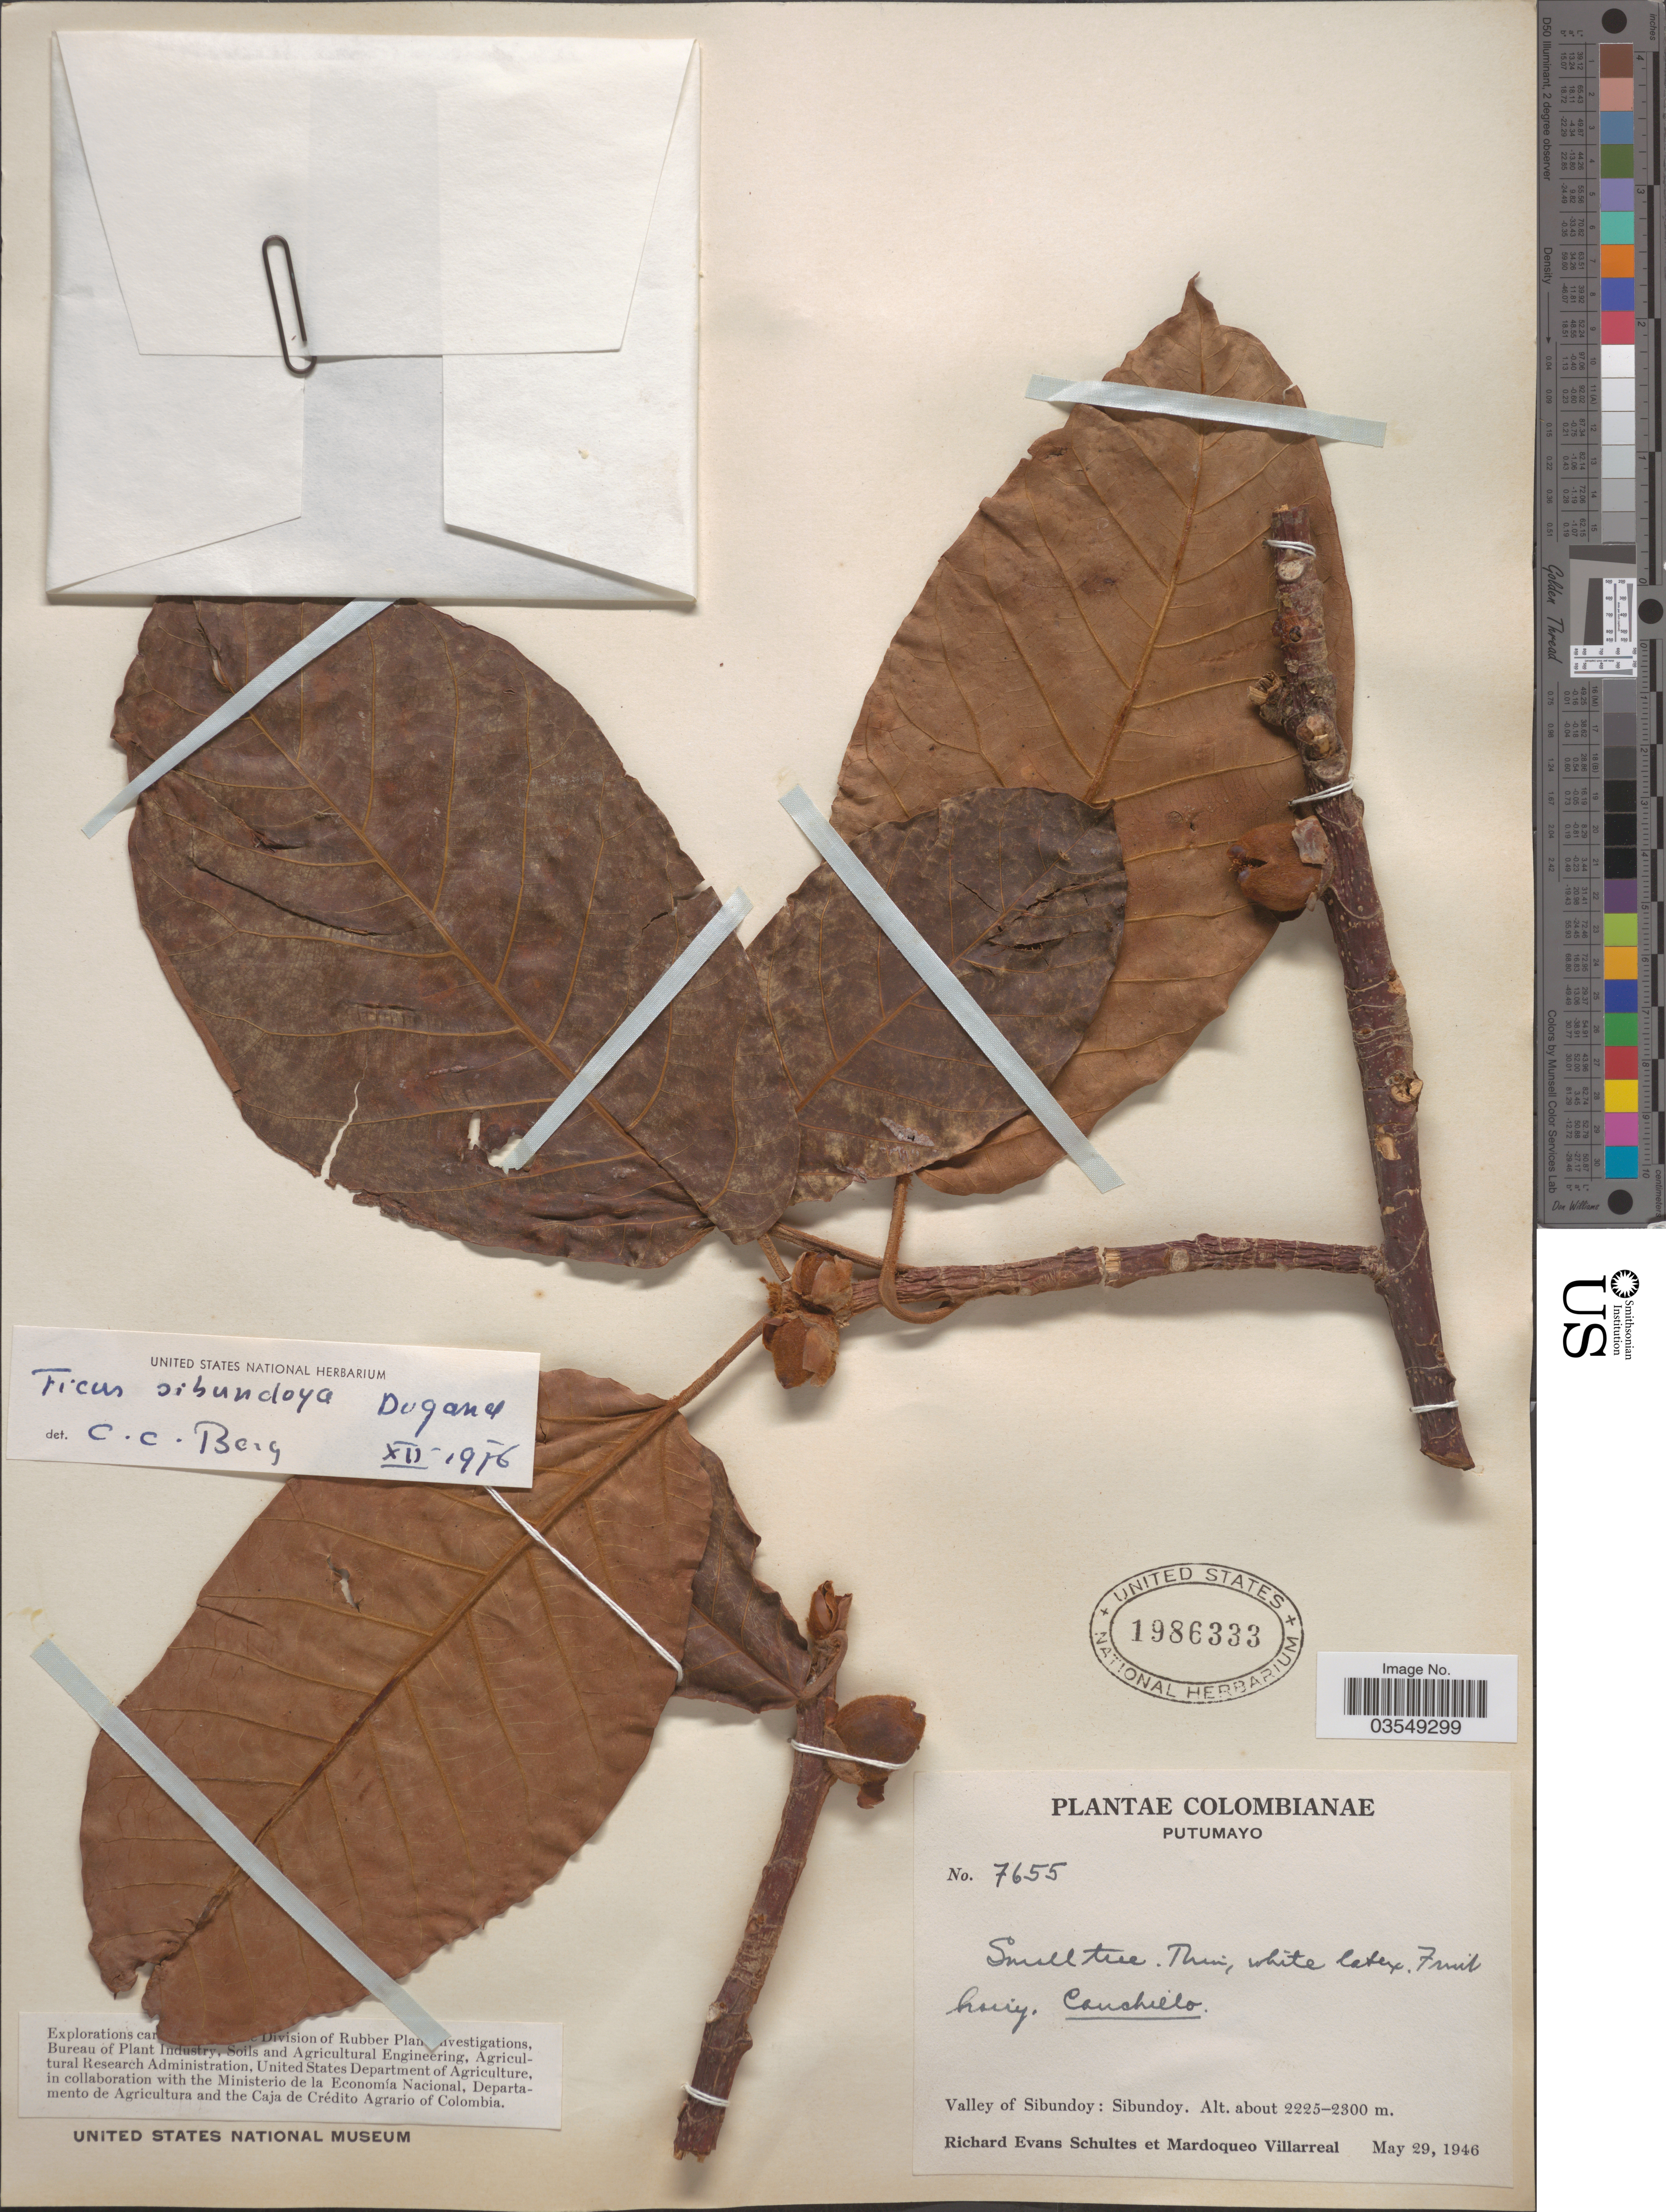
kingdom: Plantae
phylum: Tracheophyta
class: Magnoliopsida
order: Rosales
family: Moraceae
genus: Ficus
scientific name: Ficus sibundoya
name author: Dugand G.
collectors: R. E. Schultes & M. Villarreal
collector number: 7655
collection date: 1946-05-29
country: Colombia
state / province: Putumayo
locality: Valley of Sibundoy: Sibundoy.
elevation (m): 2225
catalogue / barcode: US 1986333